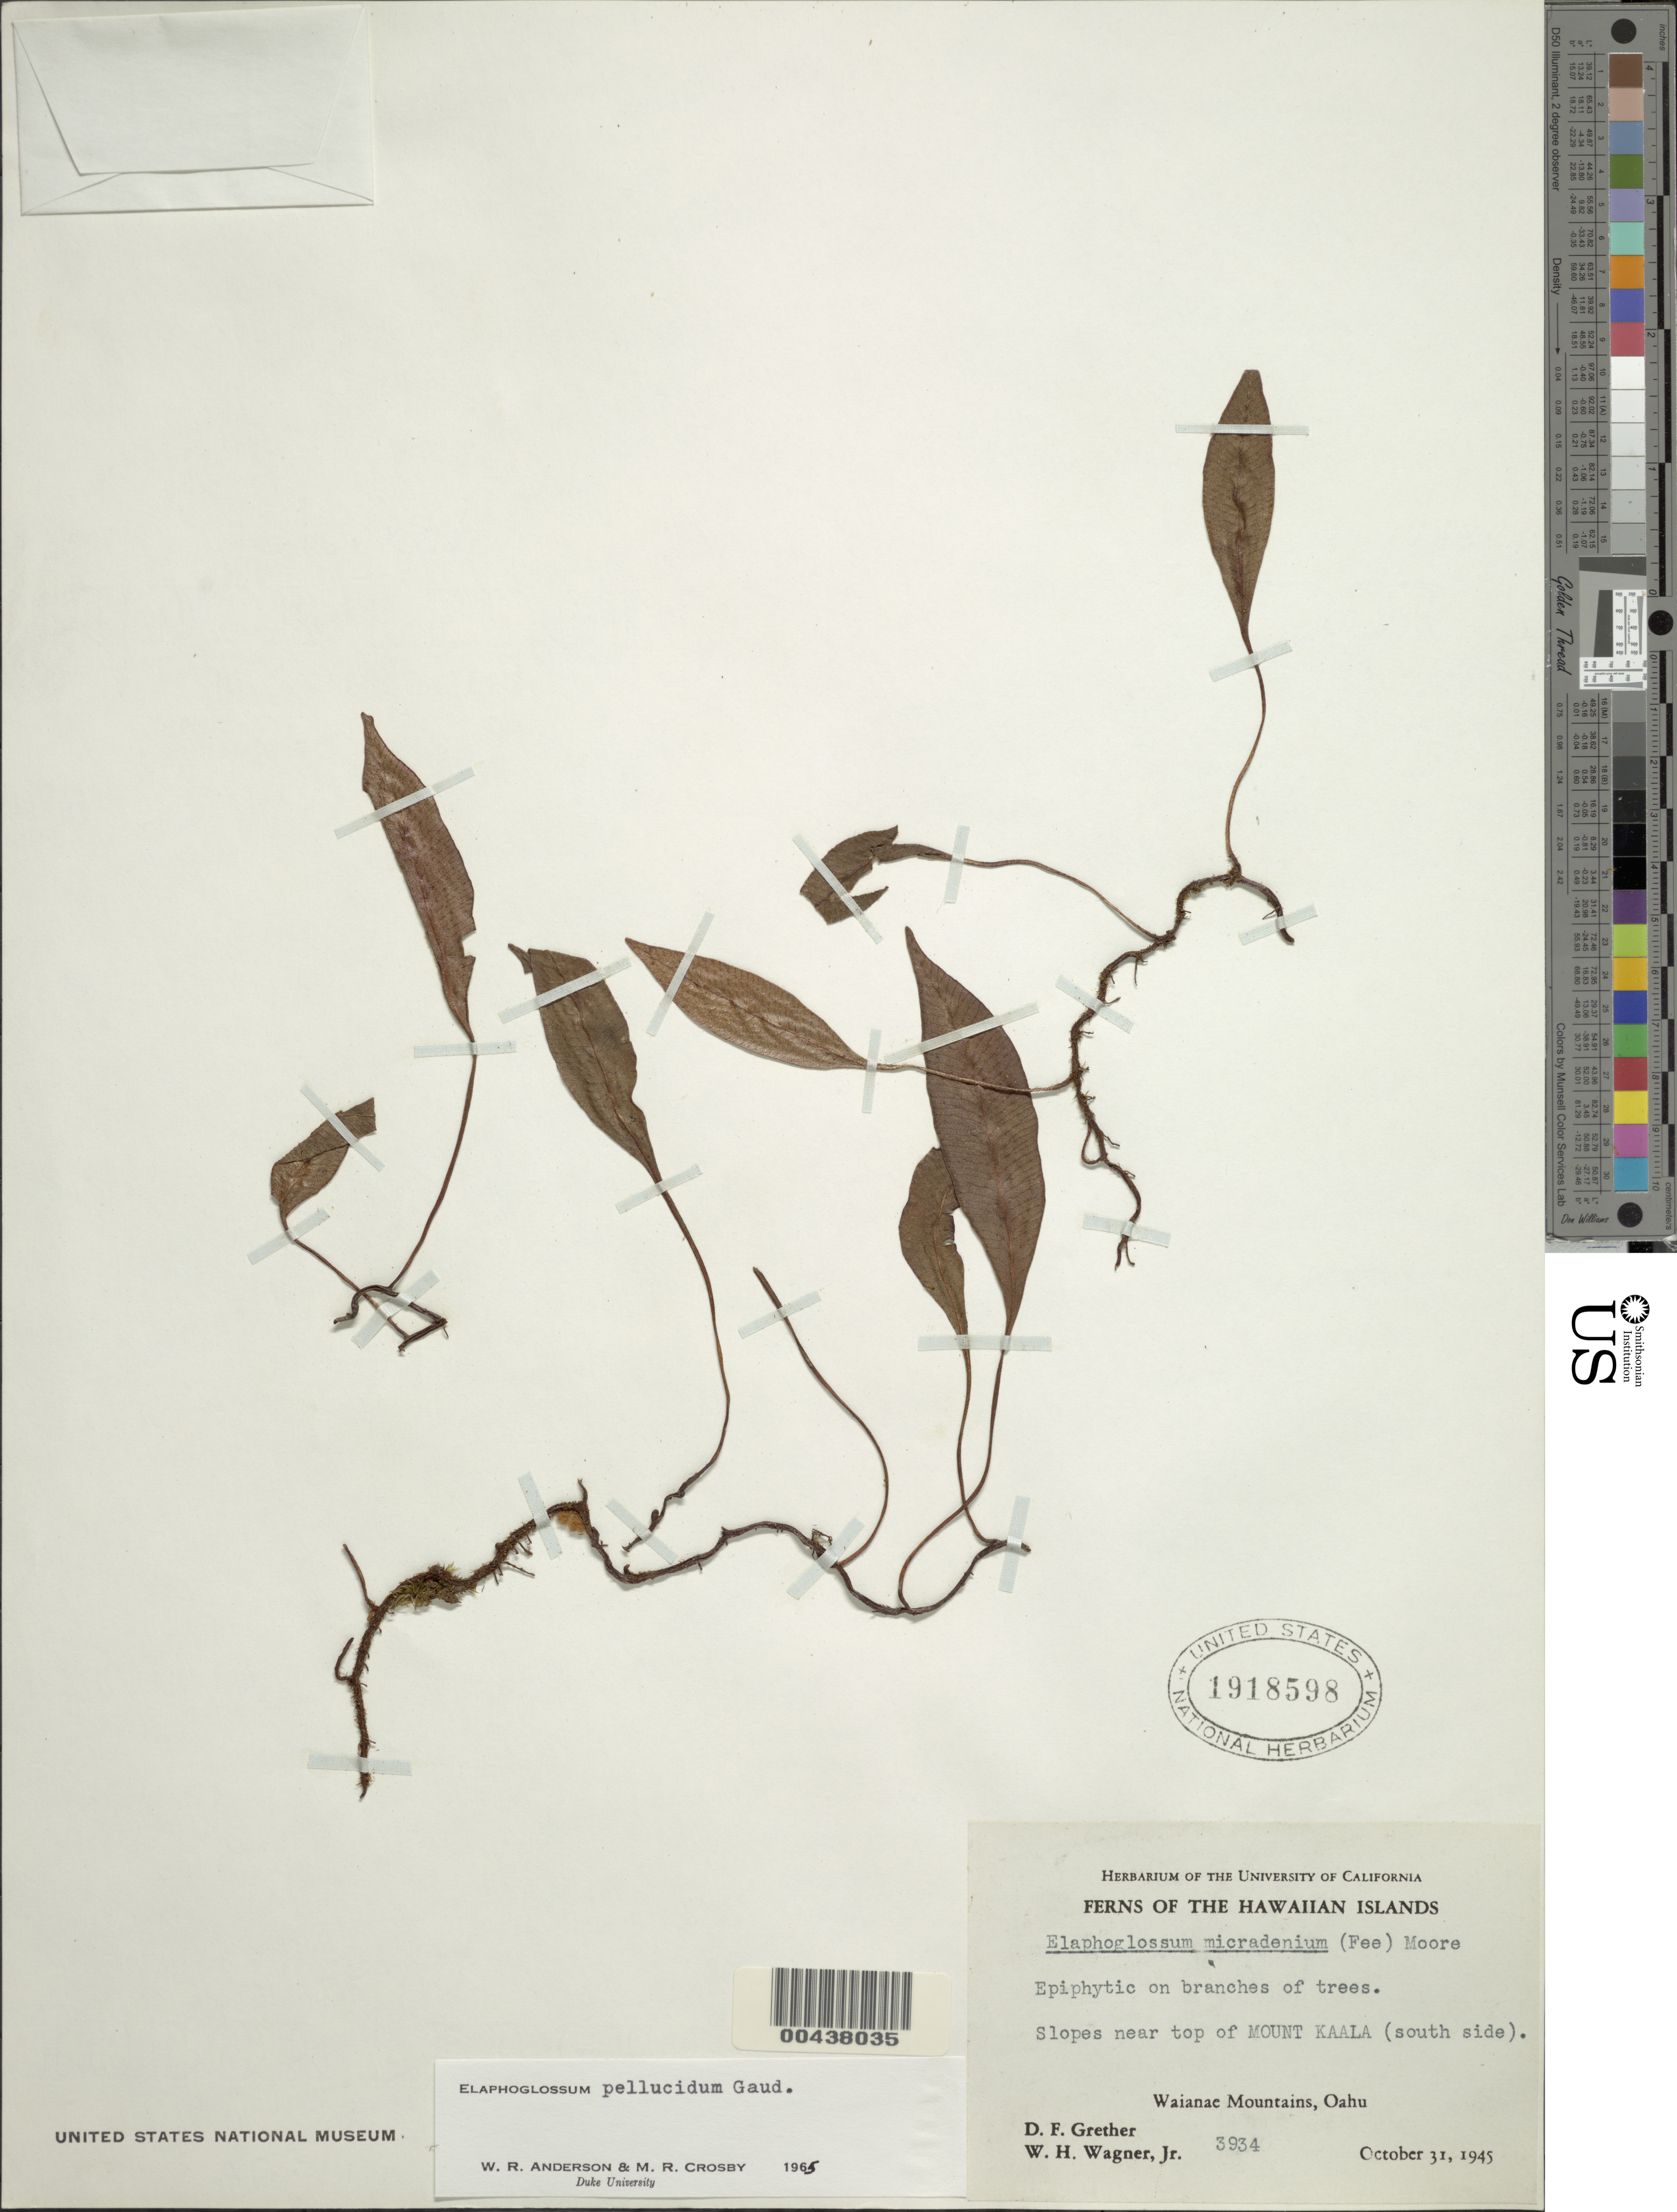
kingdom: Plantae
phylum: Tracheophyta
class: Polypodiopsida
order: Polypodiales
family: Dryopteridaceae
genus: Elaphoglossum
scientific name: Elaphoglossum pellucidum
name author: Gaudich.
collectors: D. F. Grether & W. H. Wagner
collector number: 3934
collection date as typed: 31 Oct 1945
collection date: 1945-10-31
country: United States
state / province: Hawaii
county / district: Honolulu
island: Oahu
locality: slopes near top of Mount Kaala, S side. Waianae Mountains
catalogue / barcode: US 1918598